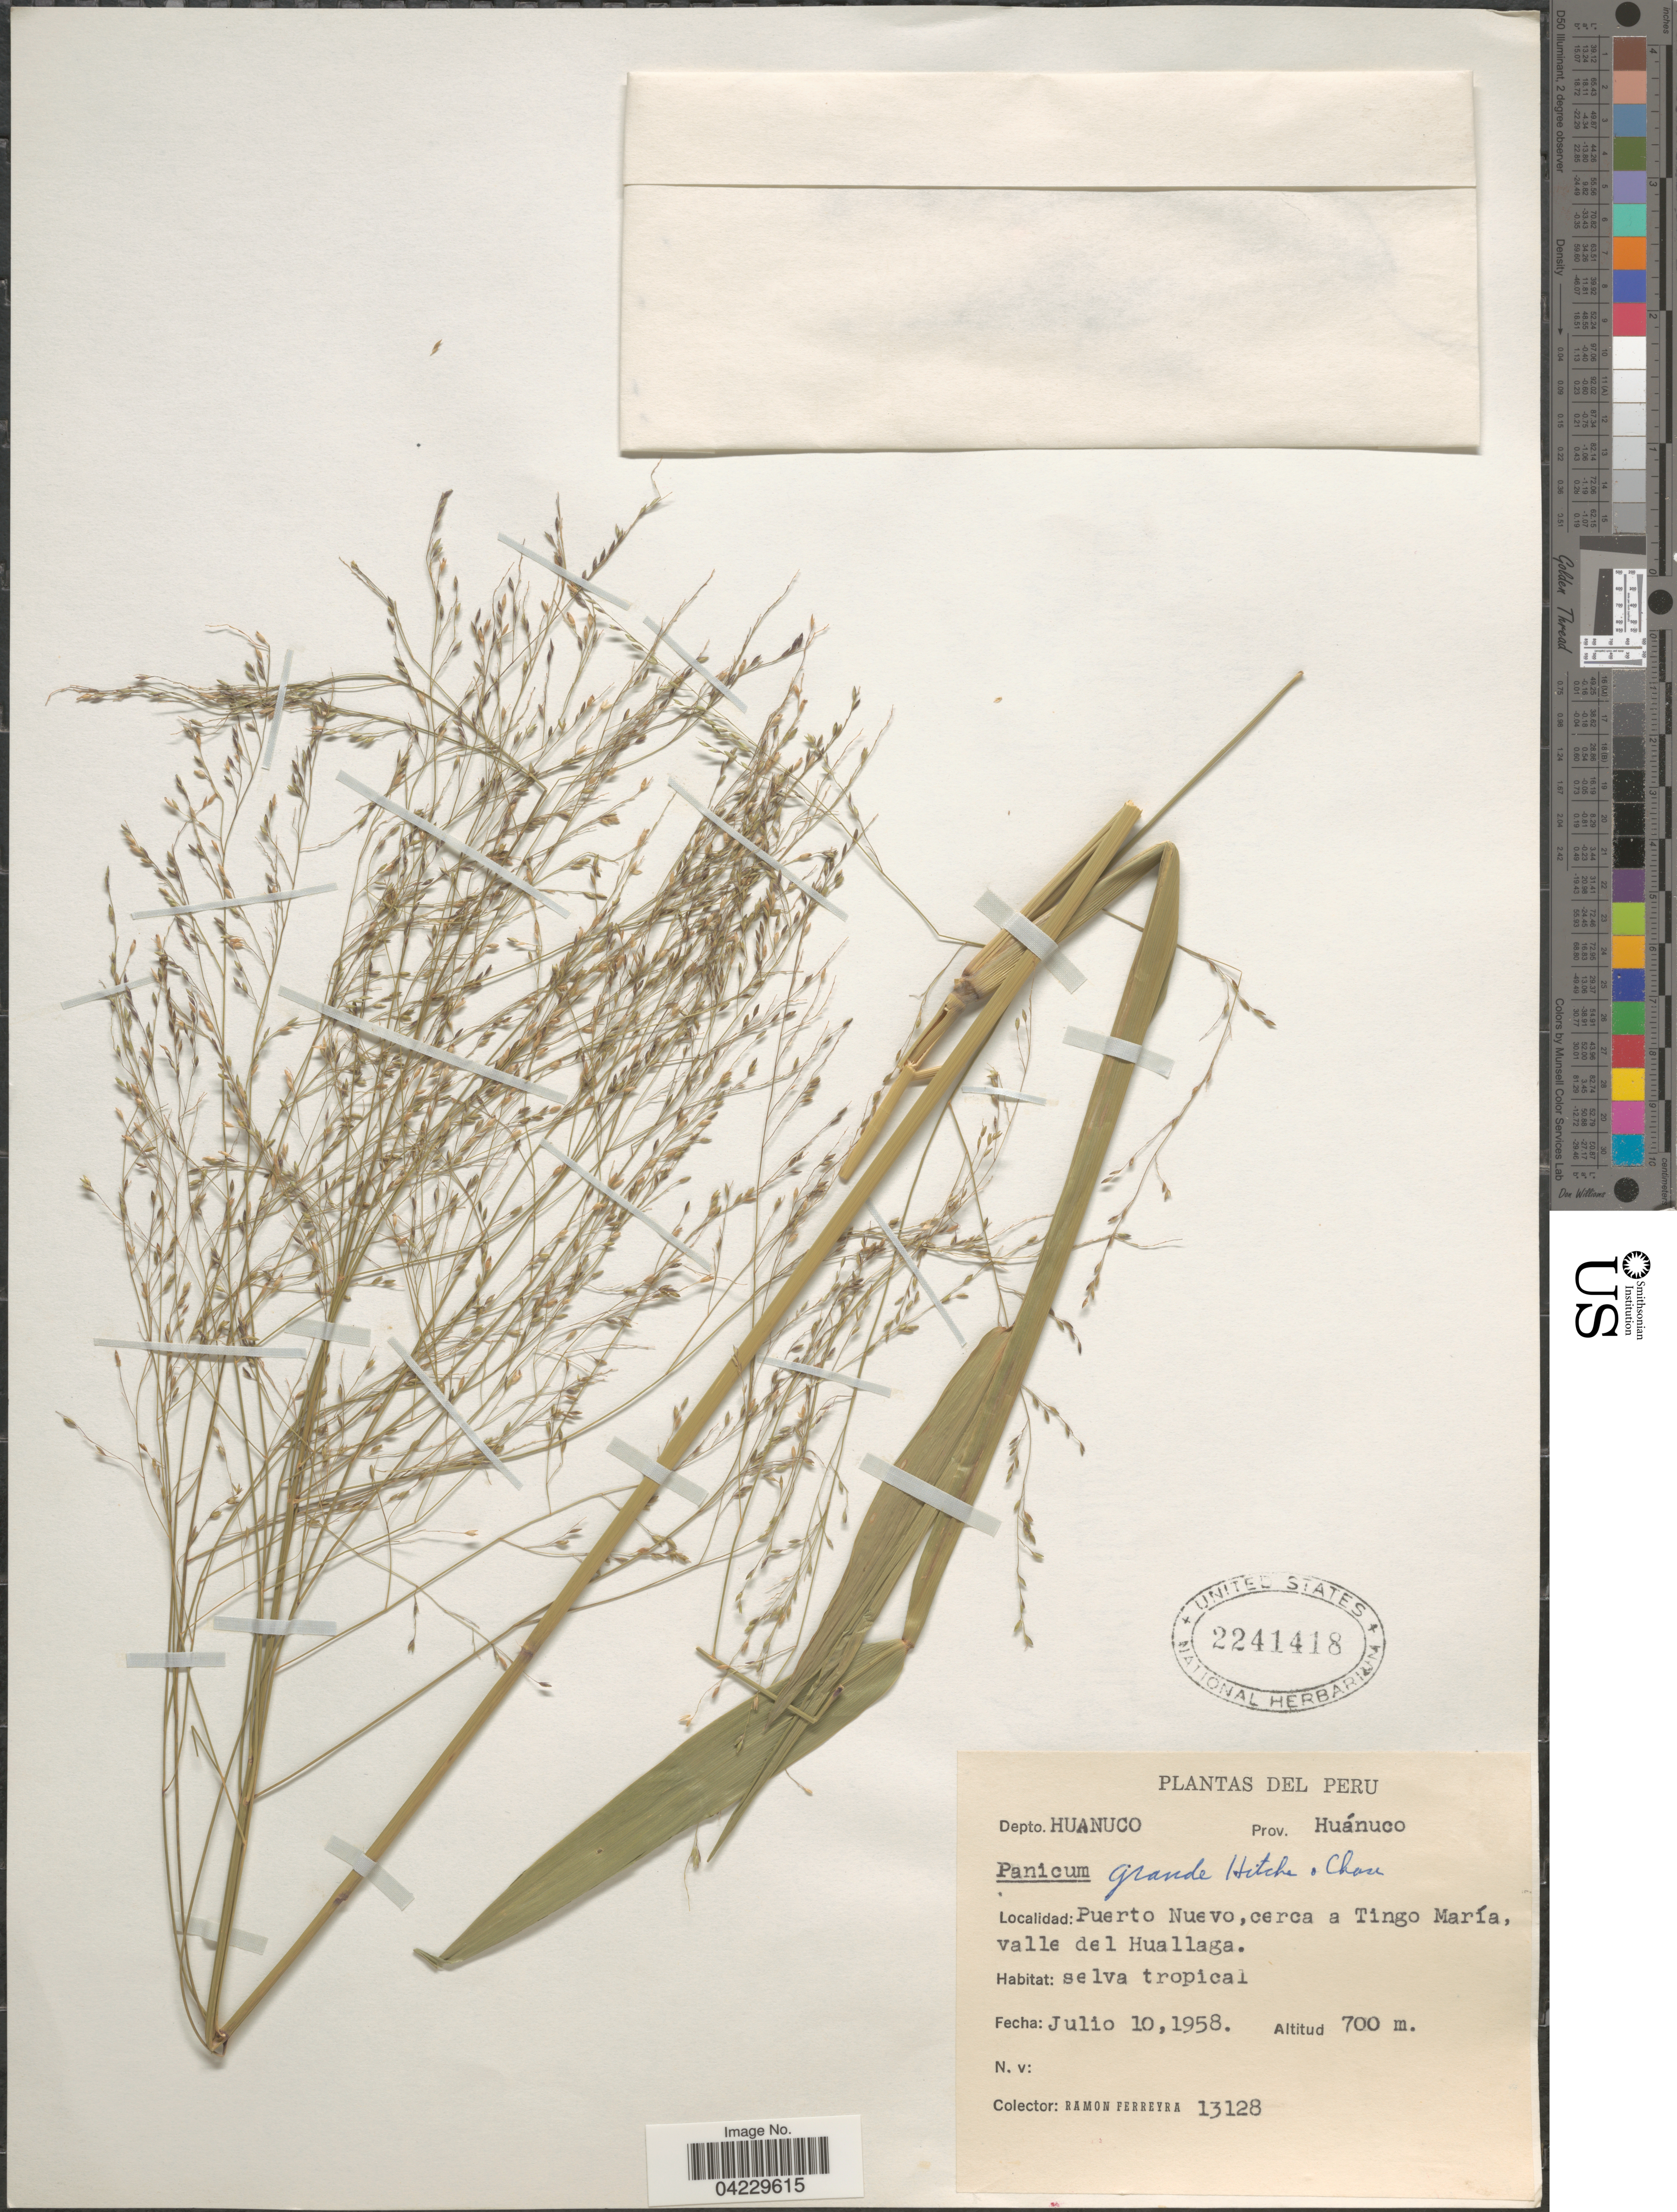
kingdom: Plantae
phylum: Tracheophyta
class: Liliopsida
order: Poales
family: Poaceae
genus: Hymenachne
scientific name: Hymenachne grandis ined. prp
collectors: R. A. Ferreyra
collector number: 13128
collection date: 1958-07-10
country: Peru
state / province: Huánuco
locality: Depto. Huanuco. Prov. Huánuco. Puerto Nuevo, cerca a Tingo María, valle del Huallaga.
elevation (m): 700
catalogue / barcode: US 2241418